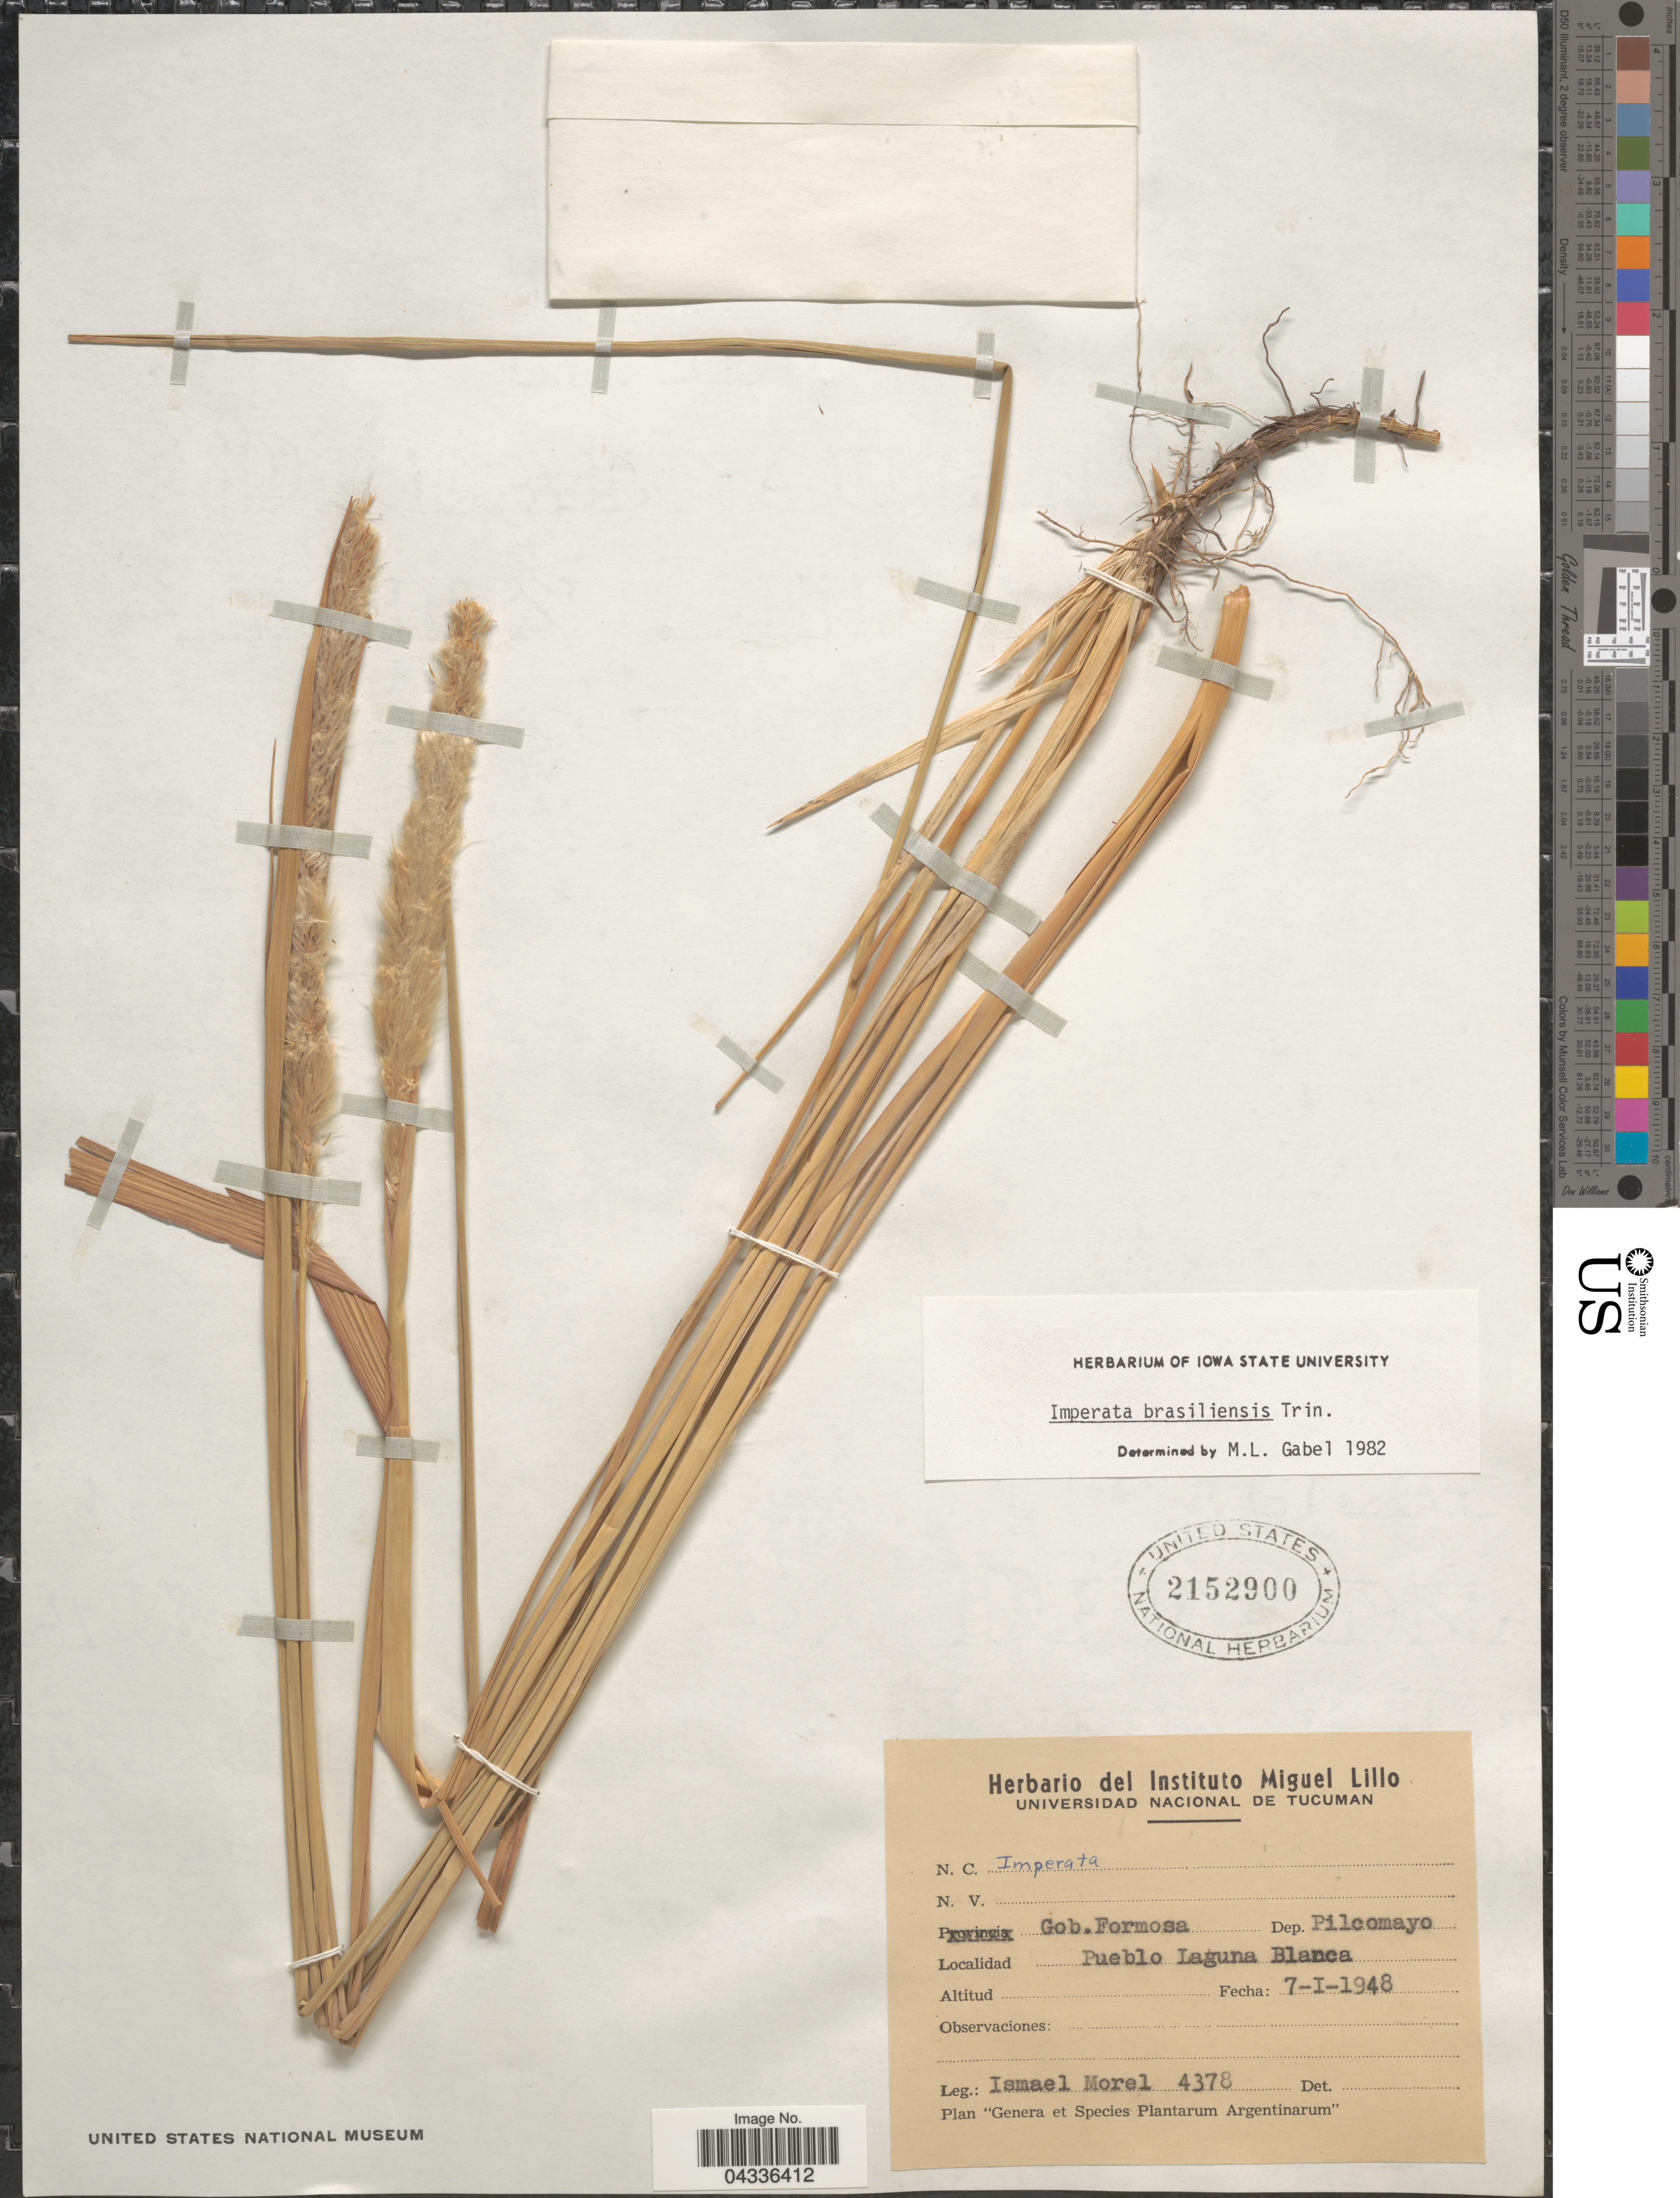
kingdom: Plantae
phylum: Tracheophyta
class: Liliopsida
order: Poales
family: Poaceae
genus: Imperata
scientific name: Imperata brasiliensis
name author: Trin.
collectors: I. Morel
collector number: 4378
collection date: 1948-01-07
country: Argentina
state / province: Formosa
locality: Gob. Formosa. Dep. Pilcomayo. Pueblo Laguna Blanca.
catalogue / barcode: US 2152900